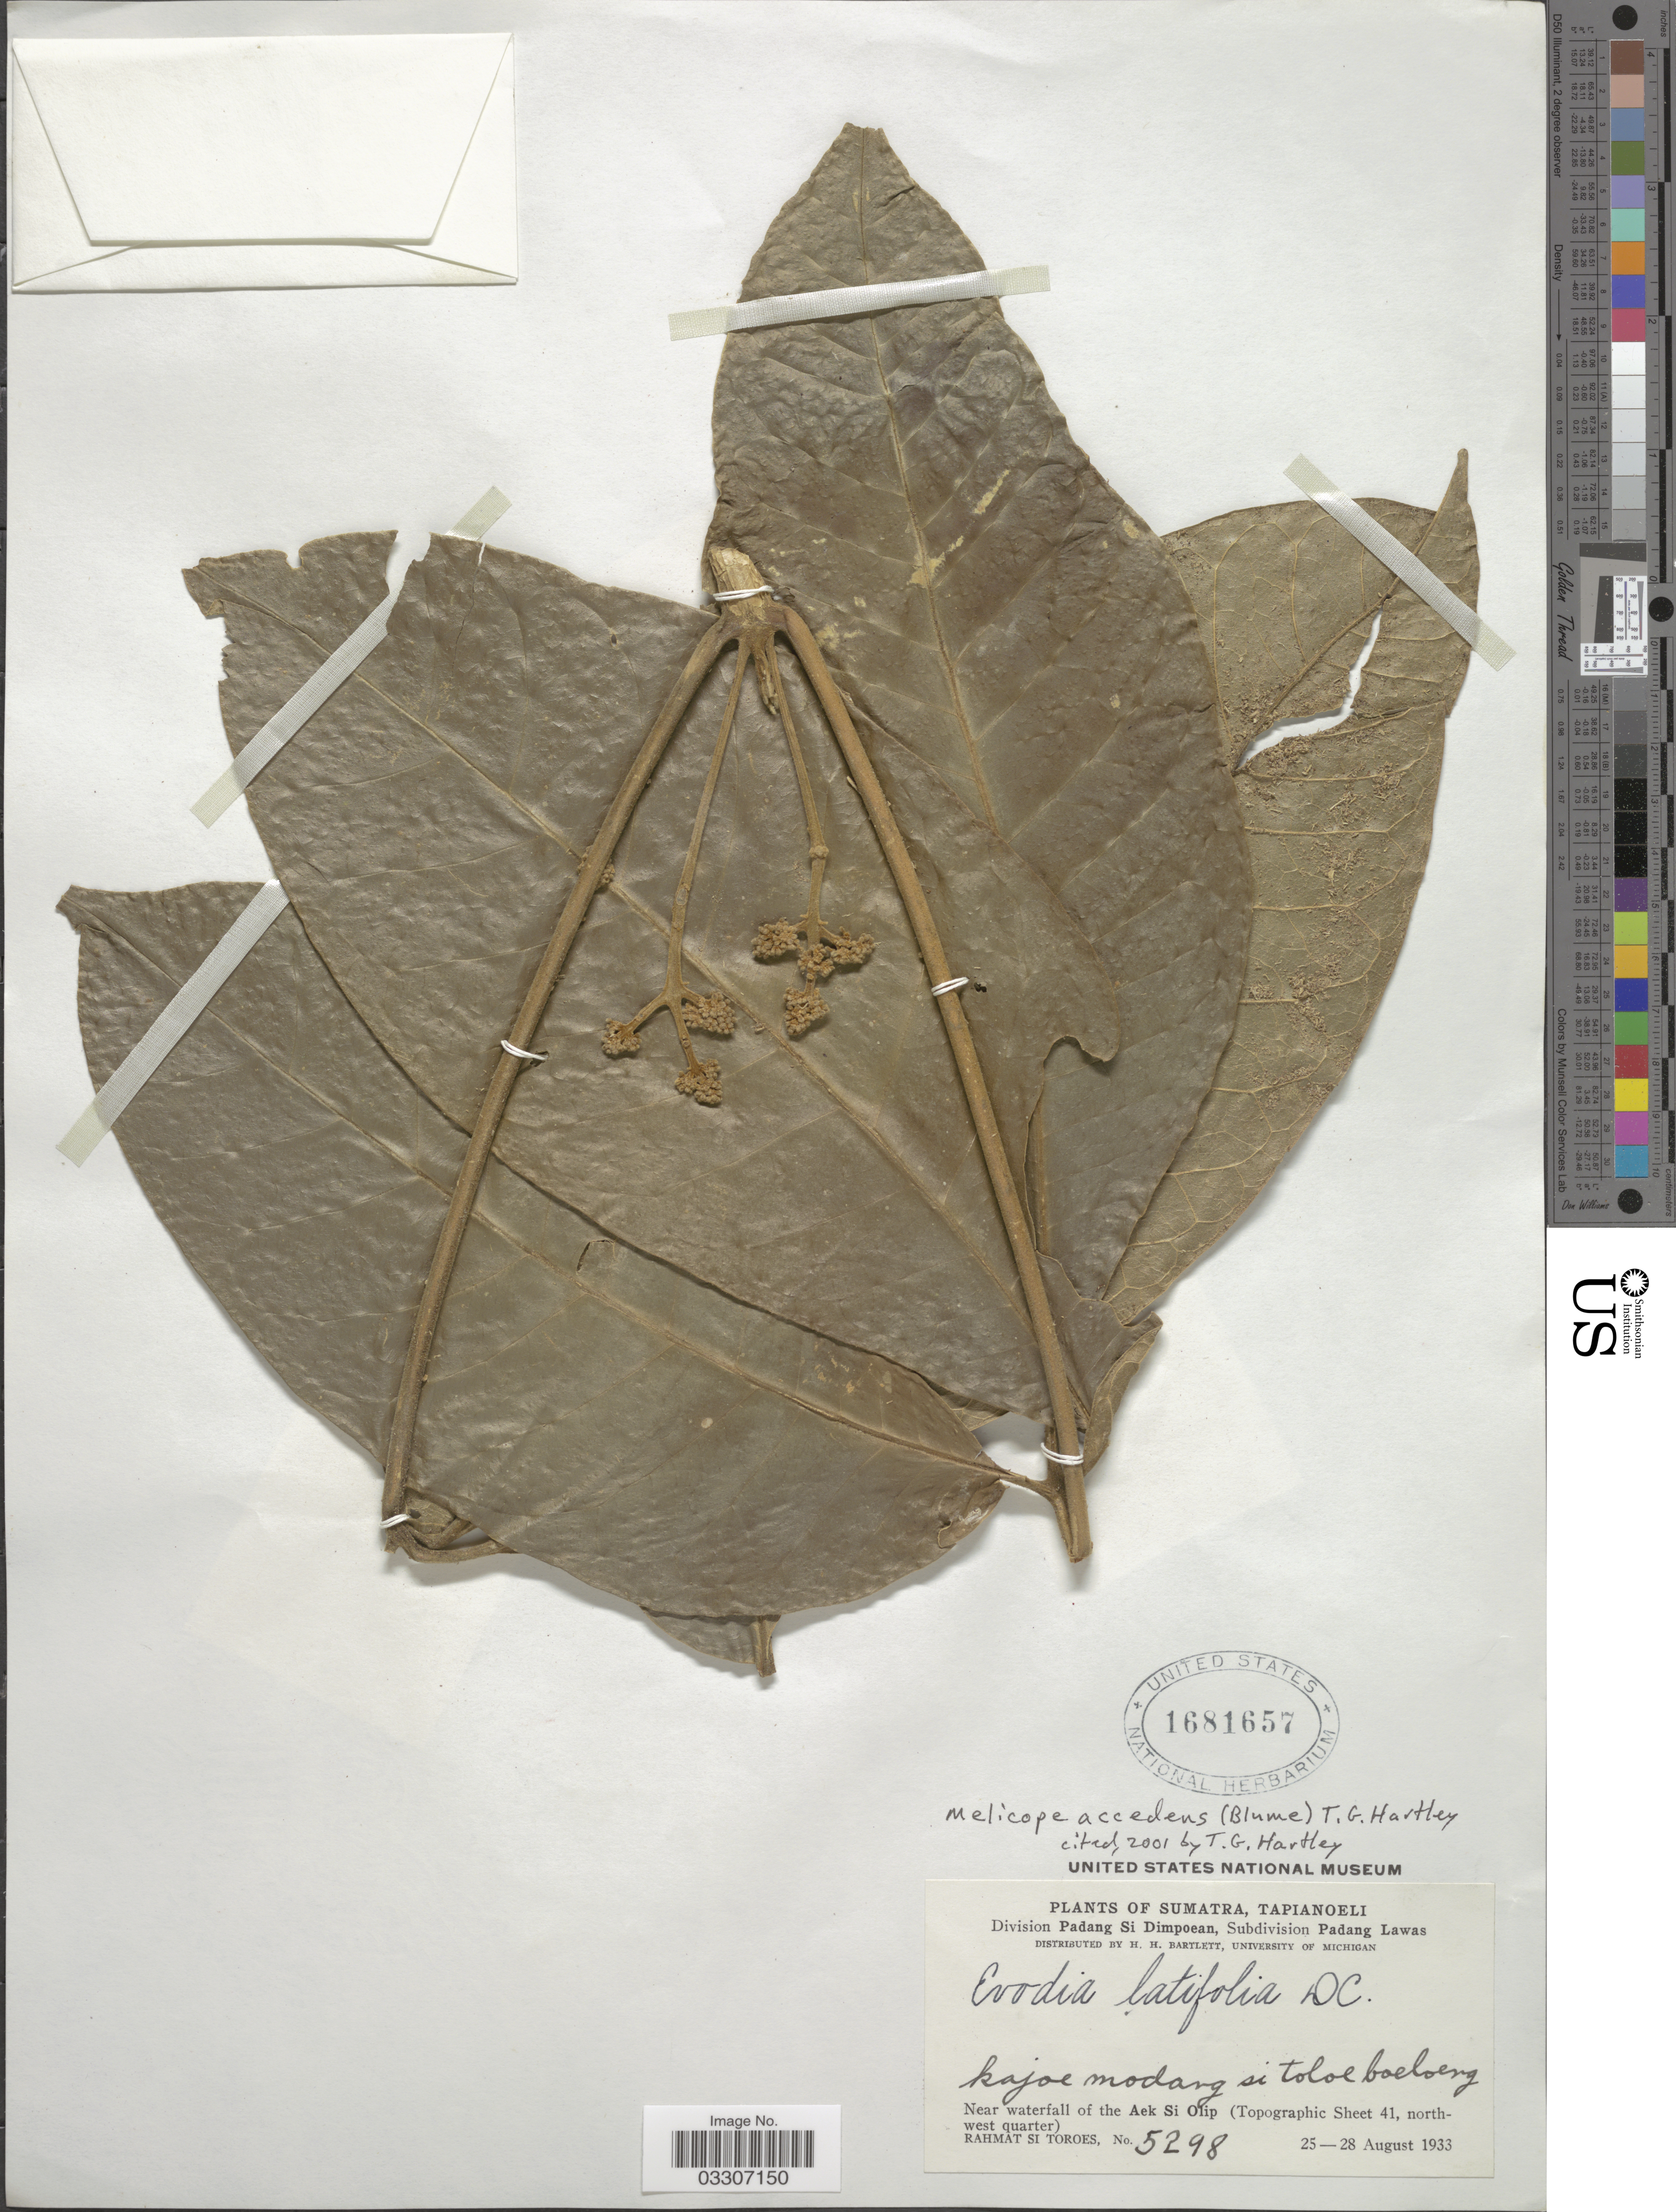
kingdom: Plantae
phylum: Tracheophyta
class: Magnoliopsida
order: Sapindales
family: Rutaceae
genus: Melicope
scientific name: Melicope accedens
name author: (Blume) T.G. Hartley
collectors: Rahmat Si Boeea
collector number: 5298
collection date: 1933-08-25/1933-08-28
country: Indonesia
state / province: Sumatra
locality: Tapianoeli. Division Padang Si Dimpoean, Subdivision Padan Lawas. Near waterfall of the Aek Si Olip (Topographic Sheet 41, northwest quarter).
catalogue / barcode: US 1681657